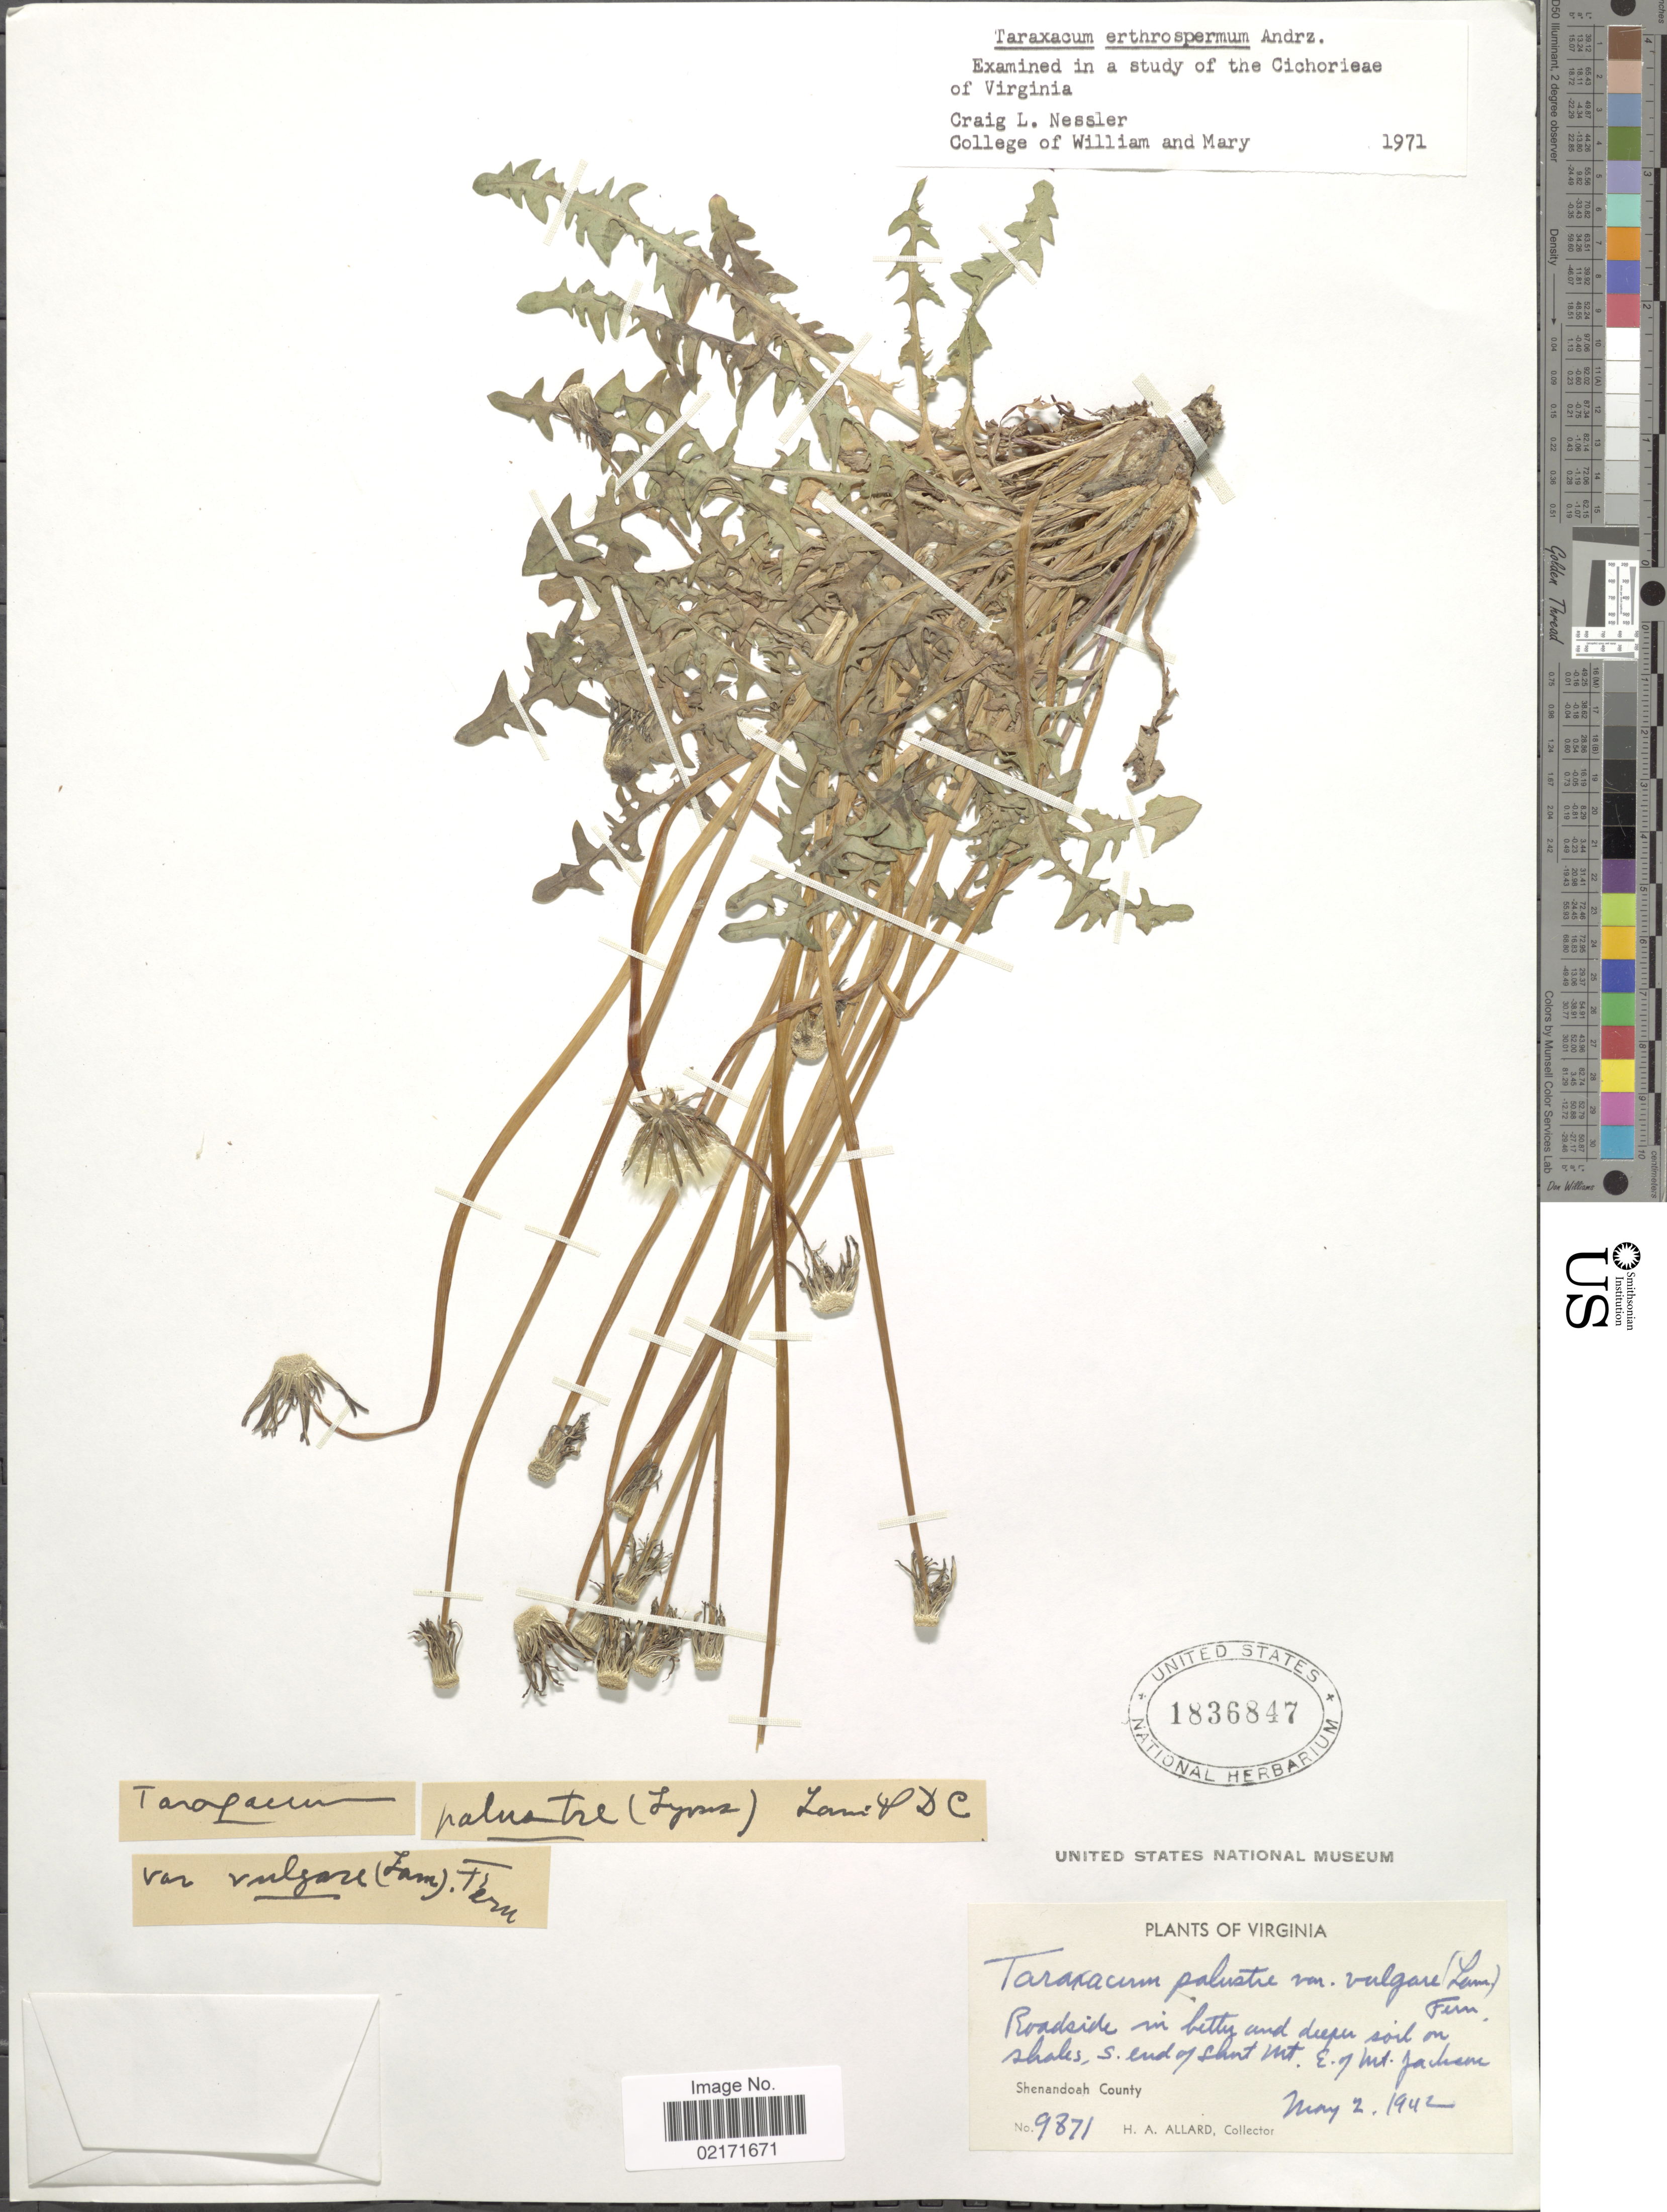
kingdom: Plantae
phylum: Tracheophyta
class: Magnoliopsida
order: Asterales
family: Asteraceae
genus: Taraxacum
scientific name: Taraxacum erythrospermum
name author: Andrz. ex Besser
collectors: H. A. Allard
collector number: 9871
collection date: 1942-05-02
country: United States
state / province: Virginia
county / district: Shenandoah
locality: Roadside in betty and deeper soil on shales, S. end of Short Mt. E. of Mt. Jackson. Shenandoah County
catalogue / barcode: US 1836847